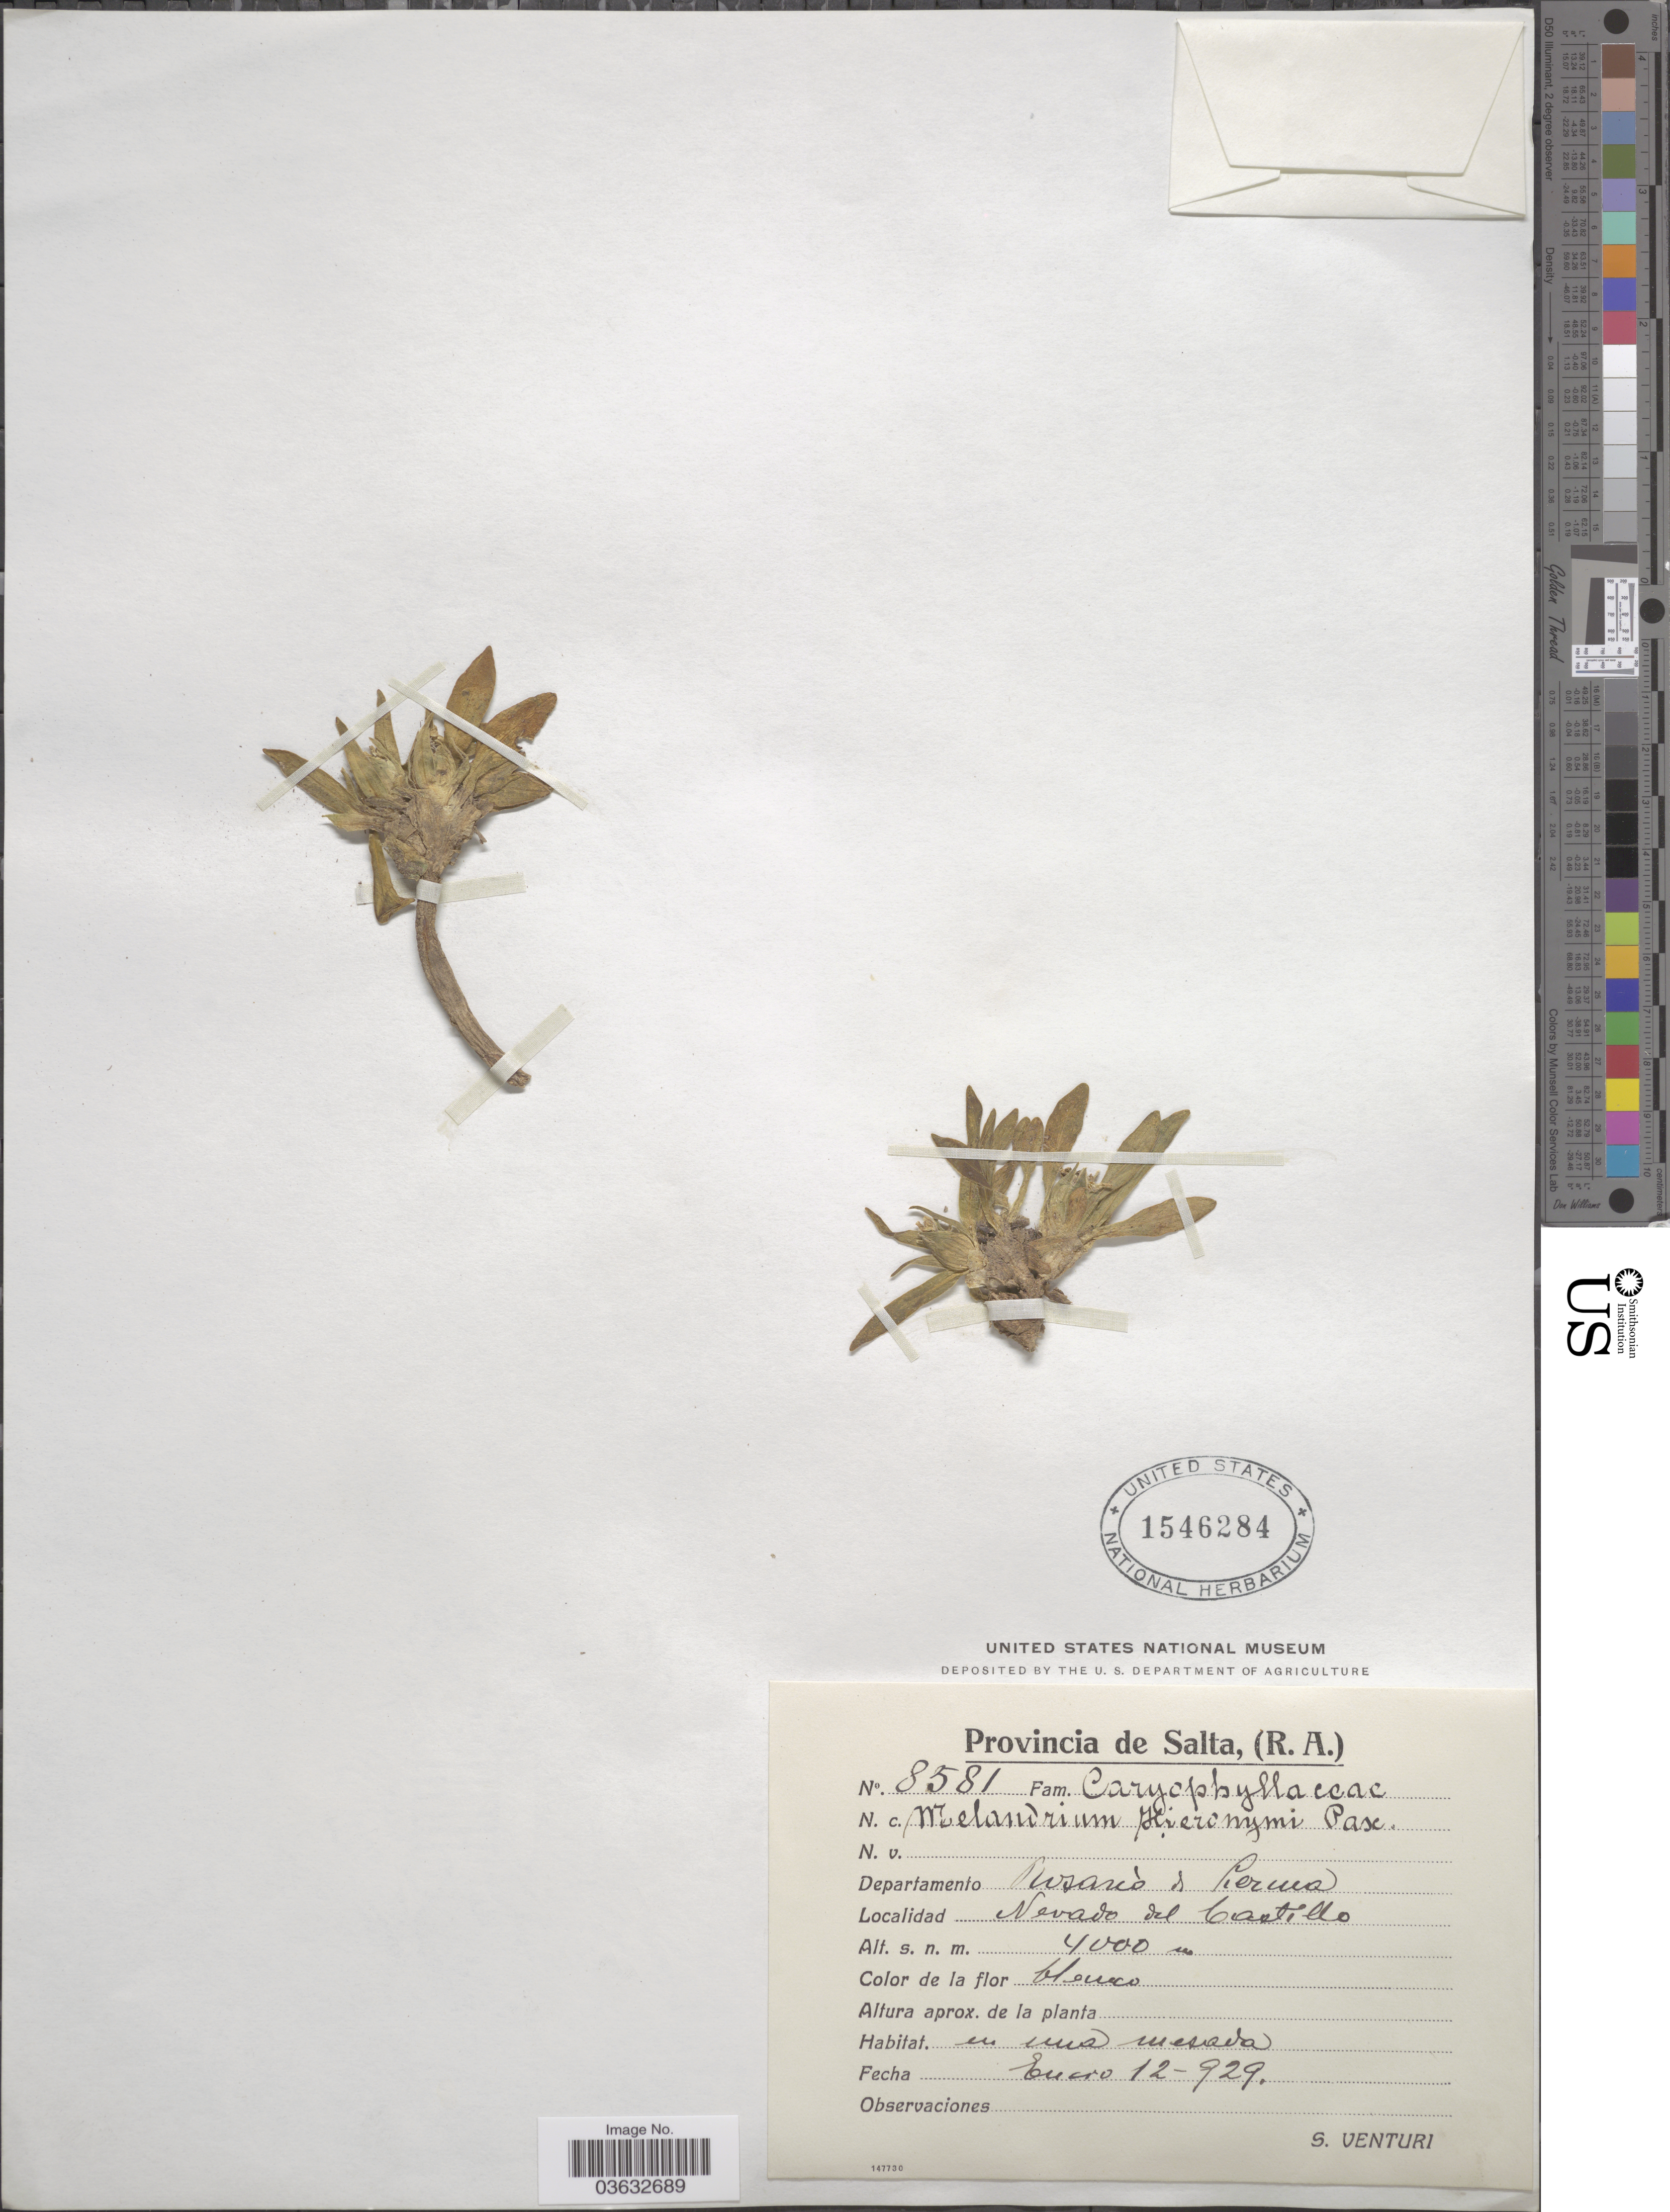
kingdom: Plantae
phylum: Tracheophyta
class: Magnoliopsida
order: Caryophyllales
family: Caryophyllaceae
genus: Silene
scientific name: Silene mandonii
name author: (Rohrb.) Bocquet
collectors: S. Venturi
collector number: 8581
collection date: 1929-01-12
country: Argentina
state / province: Salta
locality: Departamento Rosarío de Lerma. Nevado del Castillo.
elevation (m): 4000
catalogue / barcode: US 1546282